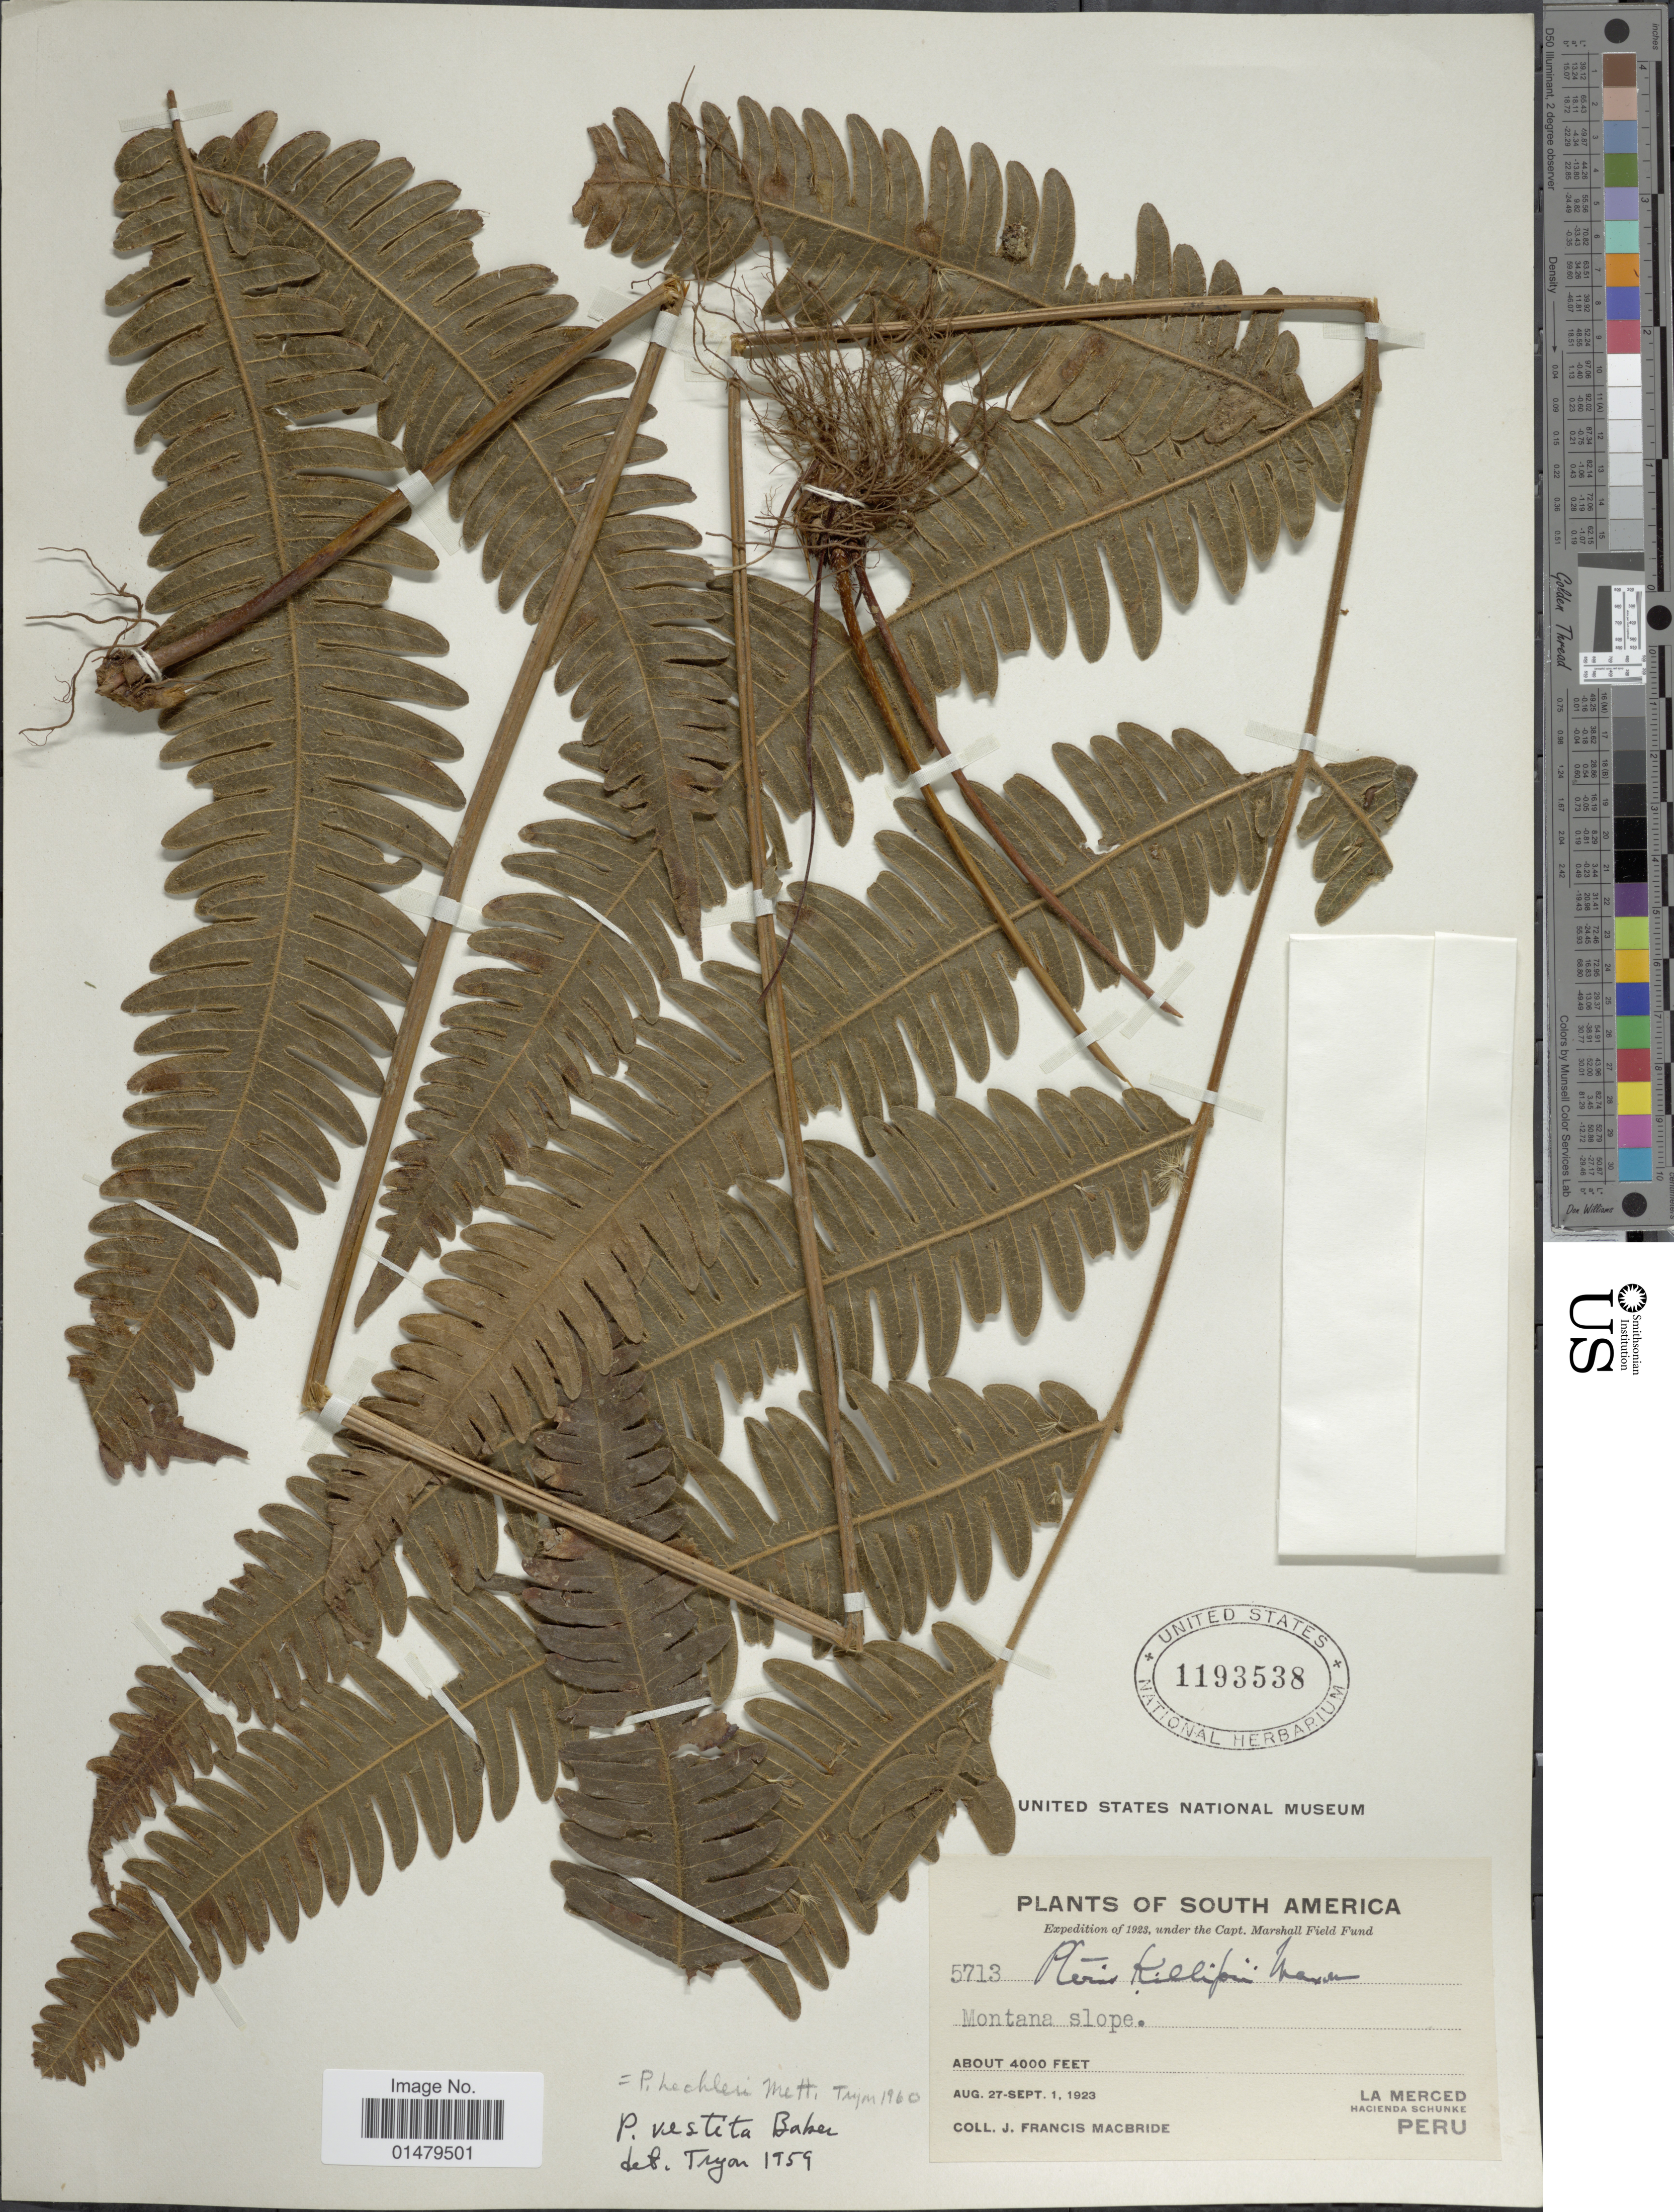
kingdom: Plantae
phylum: Tracheophyta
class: Polypodiopsida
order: Polypodiales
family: Pteridaceae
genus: Pteris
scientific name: Pteris lechleri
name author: Mett.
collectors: J. F. Macbride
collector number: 5713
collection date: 1923-08-27/1923-09-01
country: Peru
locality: La Merced. Hacienda Schunke. Montana Slope.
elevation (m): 1219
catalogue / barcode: US 1193538